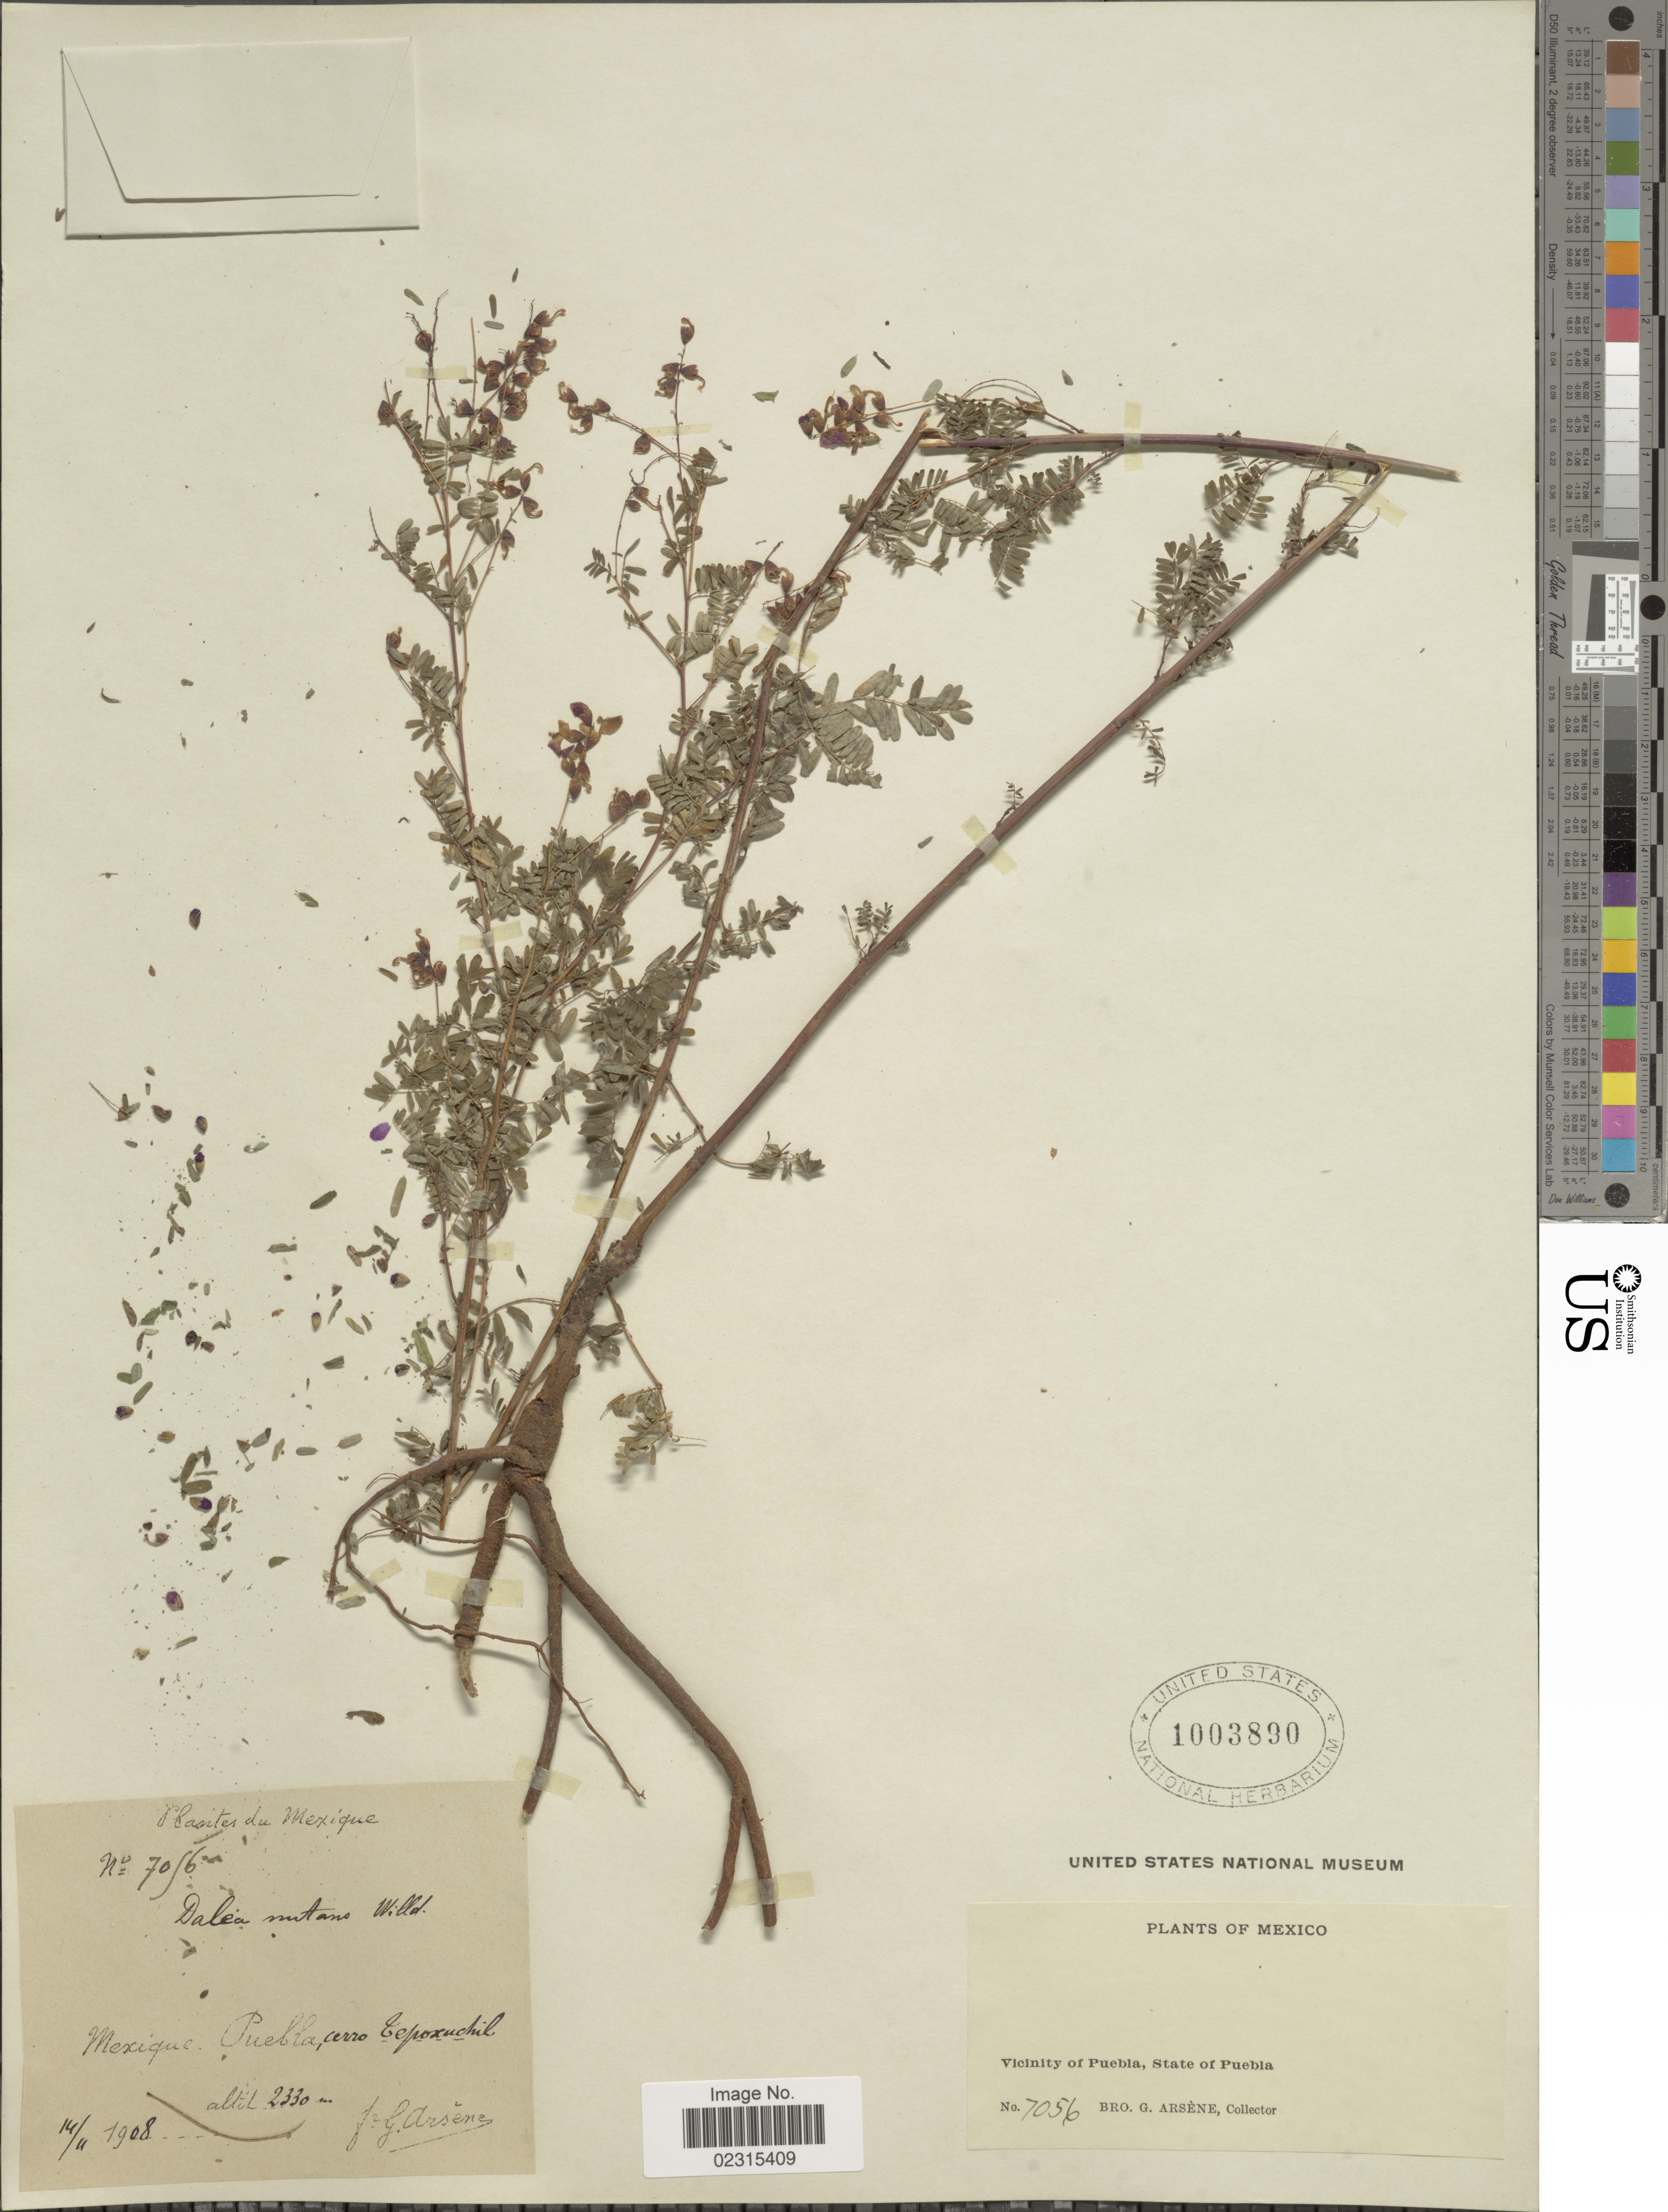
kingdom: Plantae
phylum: Tracheophyta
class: Magnoliopsida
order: Fabales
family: Fabaceae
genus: Marina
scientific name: Marina nutans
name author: (Cav.) Barneby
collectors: Bro. G. Arsène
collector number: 7056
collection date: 1908-04-14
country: Mexico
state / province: Puebla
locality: Vicinity of Puebla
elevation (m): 2330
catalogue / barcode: US 1003890